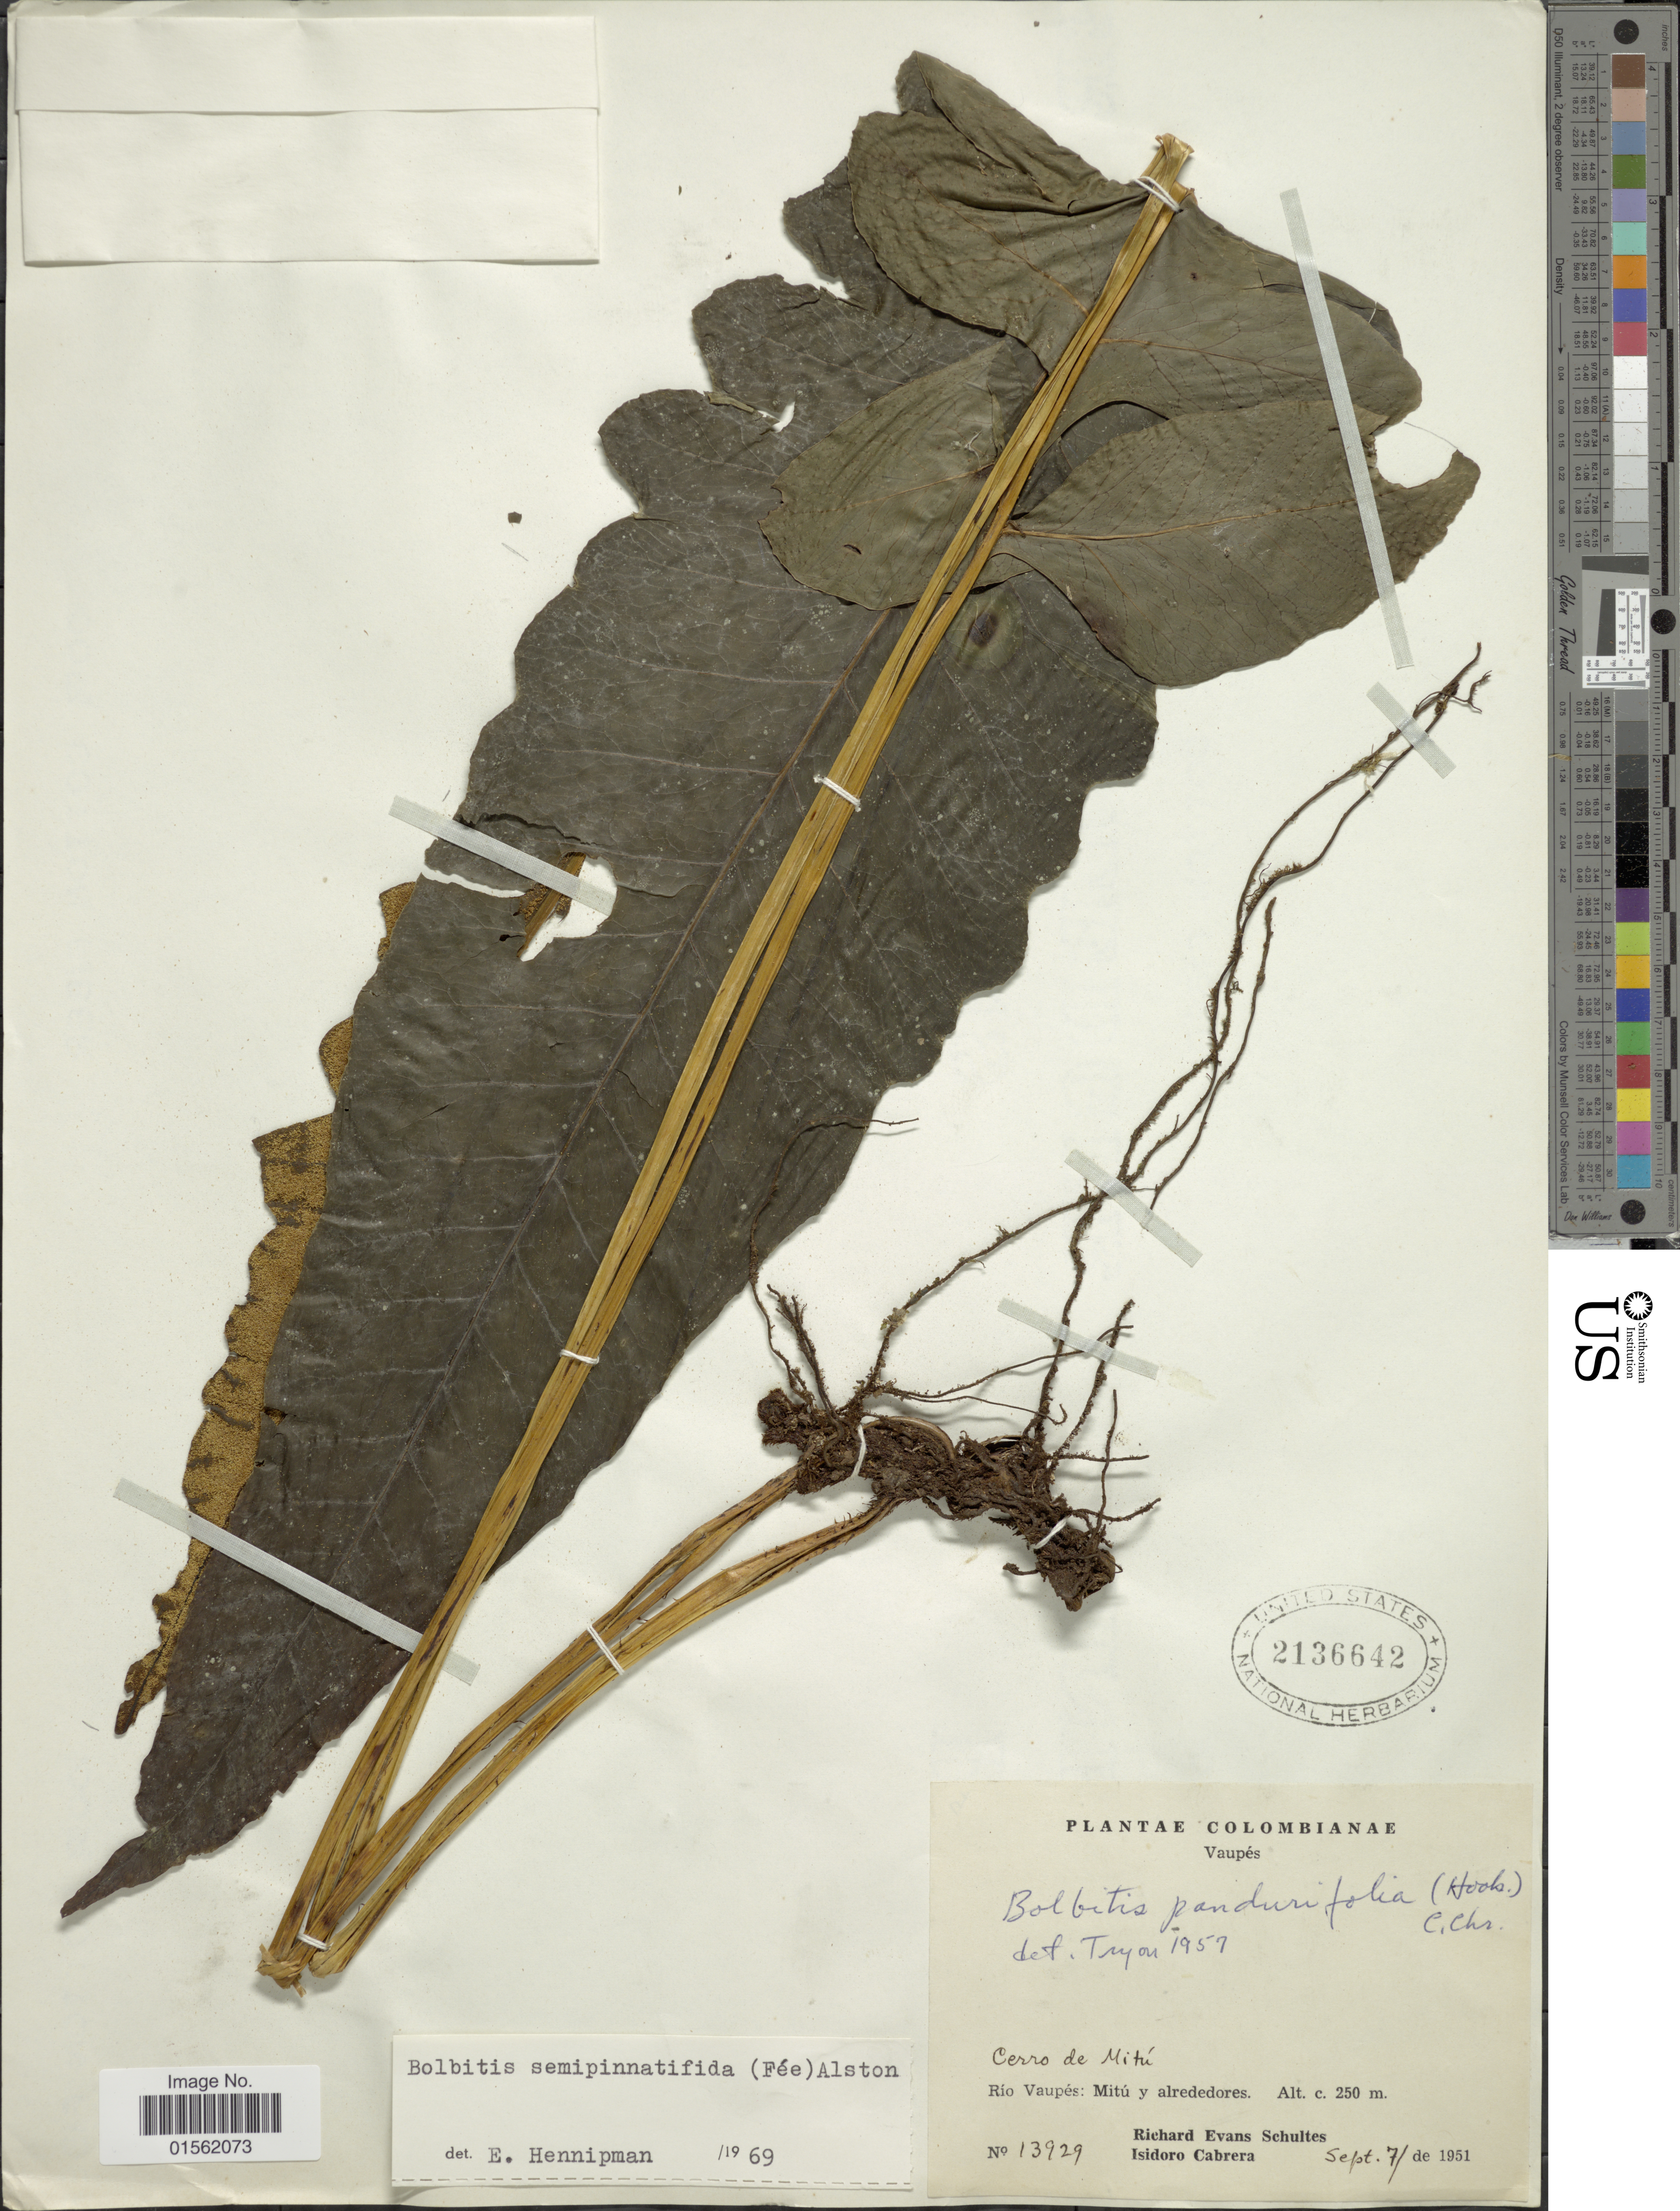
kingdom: Plantae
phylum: Tracheophyta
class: Polypodiopsida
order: Polypodiales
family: Dryopteridaceae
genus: Bolbitis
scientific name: Bolbitis semipinnatifida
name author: (Fée) Alston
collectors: R. E. Schultes & I. Cabrera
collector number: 13929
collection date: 1951-09-07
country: Colombia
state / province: Vaupés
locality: Cerro de Mitú. Río Vaupés: Mitú y alrededores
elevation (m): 250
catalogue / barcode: US 2136642